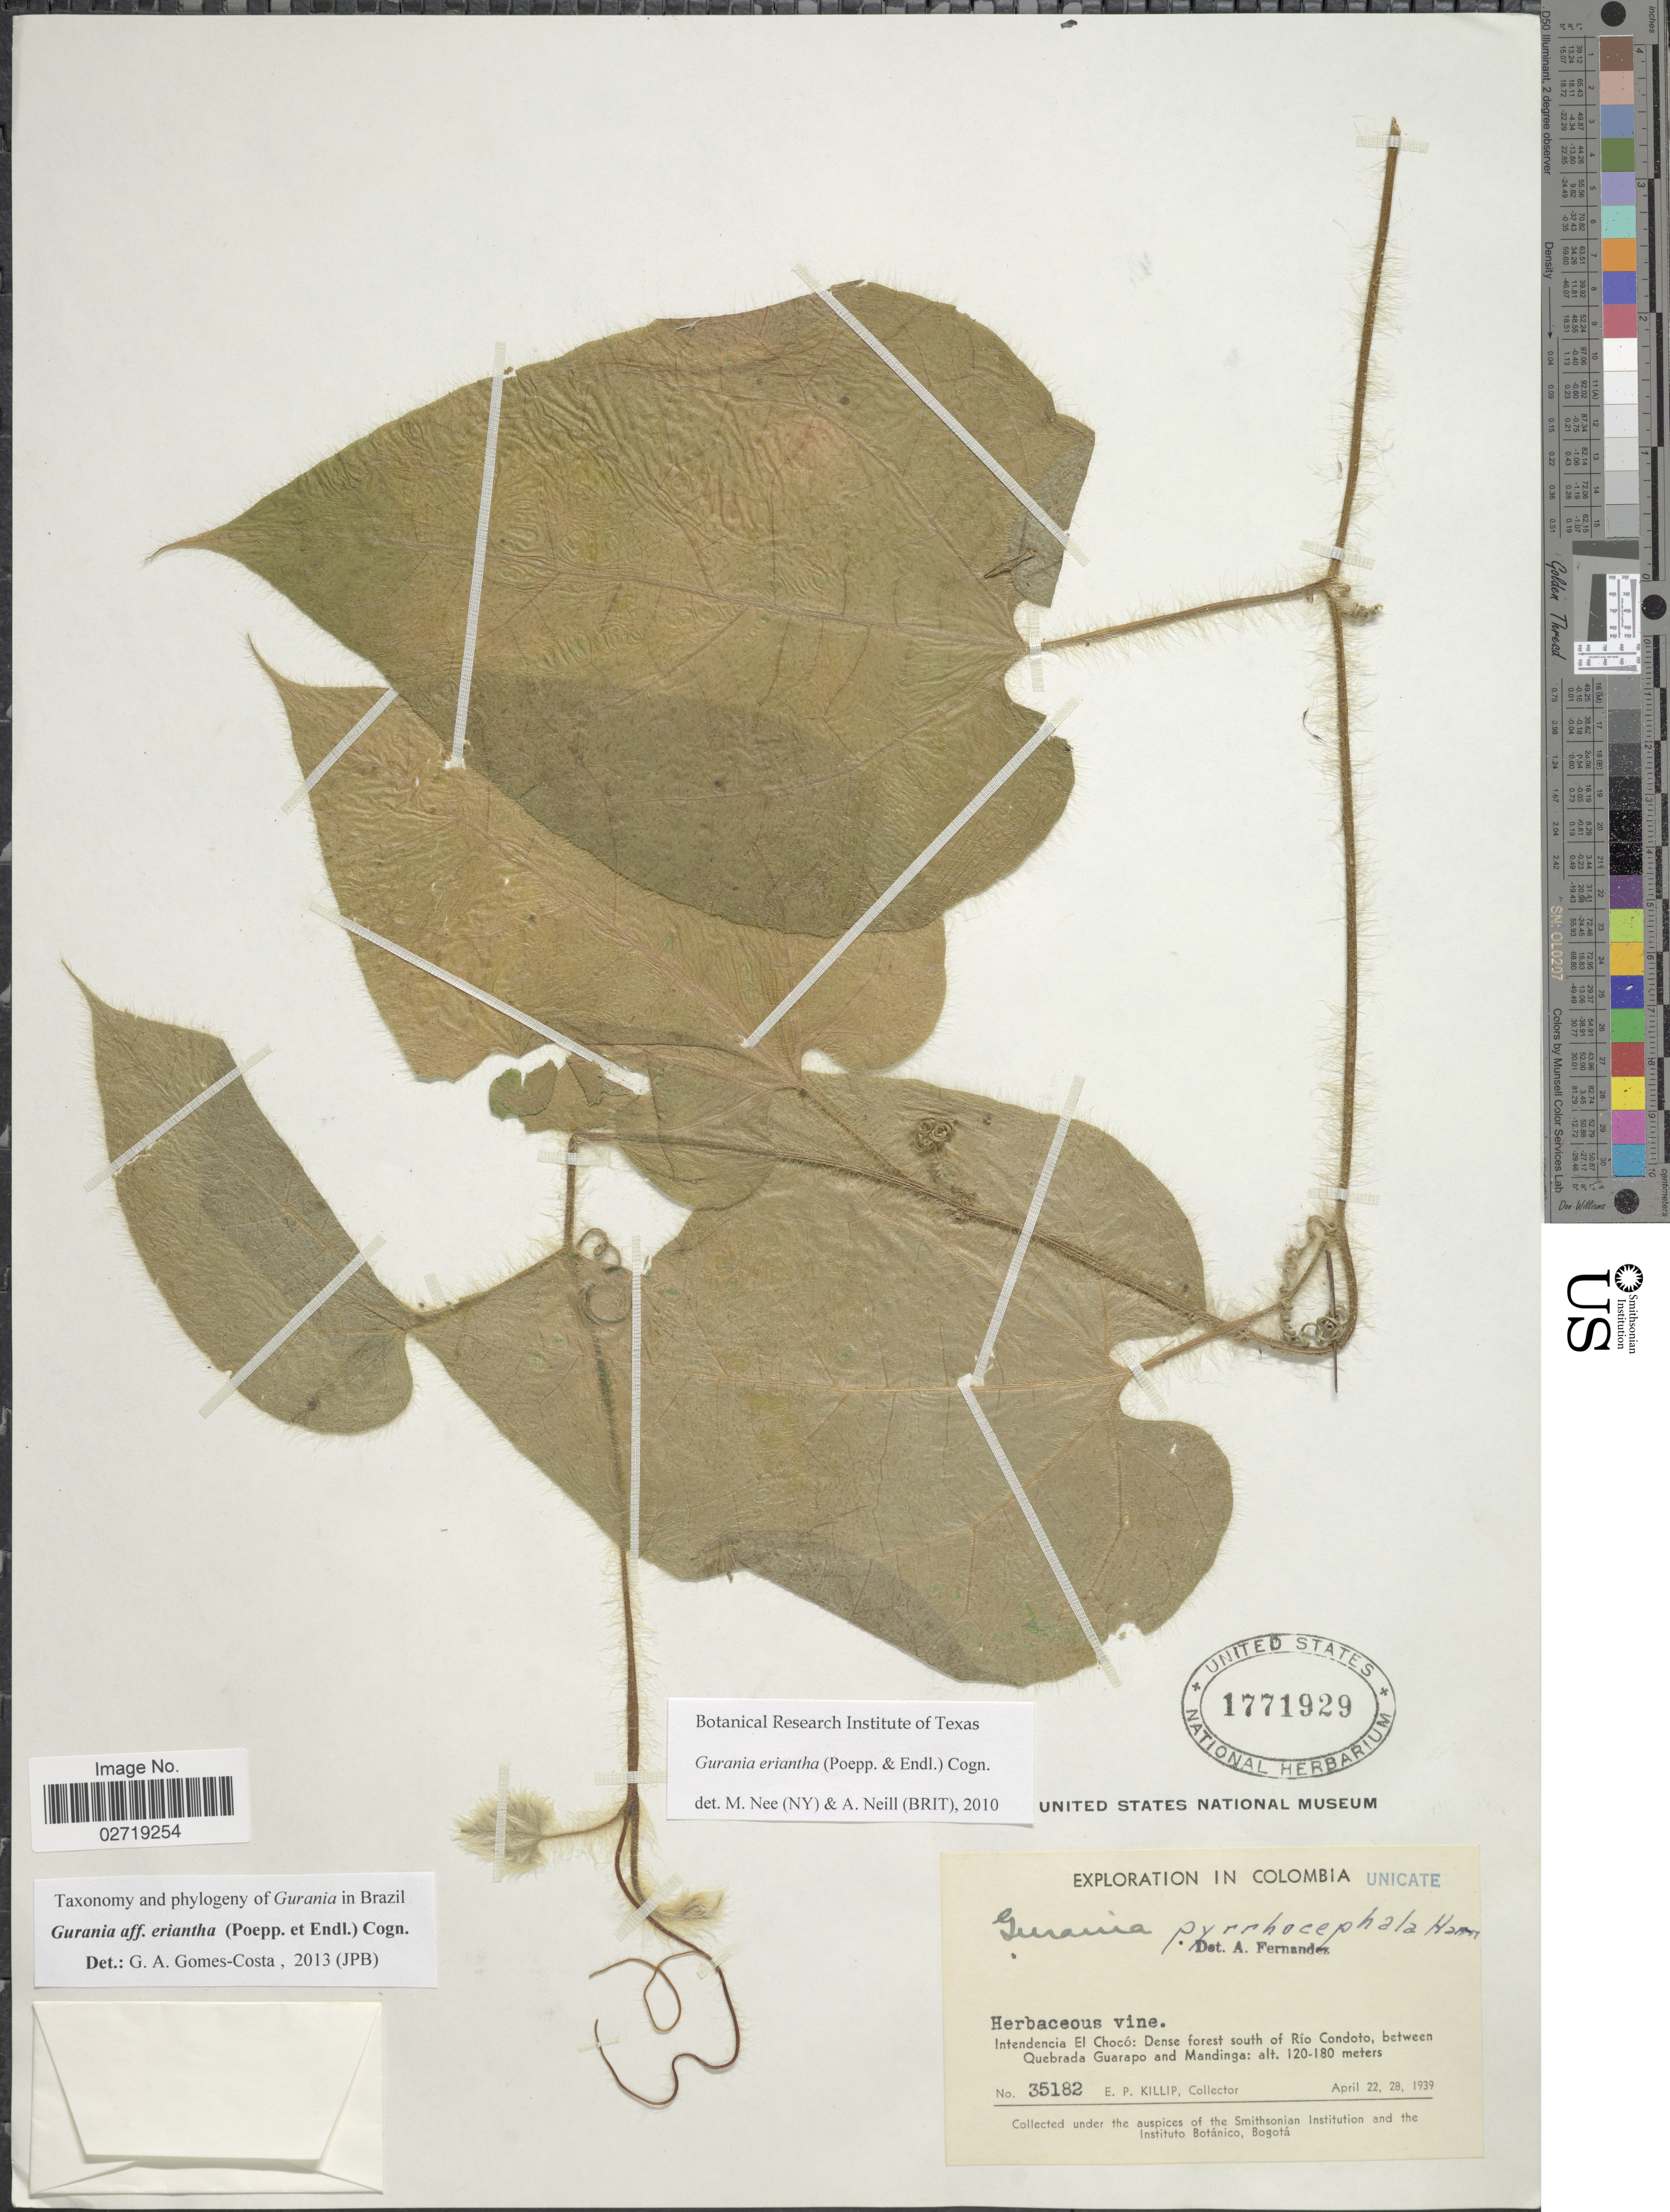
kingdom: Plantae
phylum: Tracheophyta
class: Magnoliopsida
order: Cucurbitales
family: Cucurbitaceae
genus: Gurania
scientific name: Gurania eriantha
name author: (Poepp. & Endl.) Cogn.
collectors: E. P. Killip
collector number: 35182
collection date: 1939-04-22/1939-04-28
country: Colombia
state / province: Chocó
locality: South of Rio Condoto, between Quebrada Guarapo and Mandinga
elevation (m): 120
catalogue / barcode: US 1771929